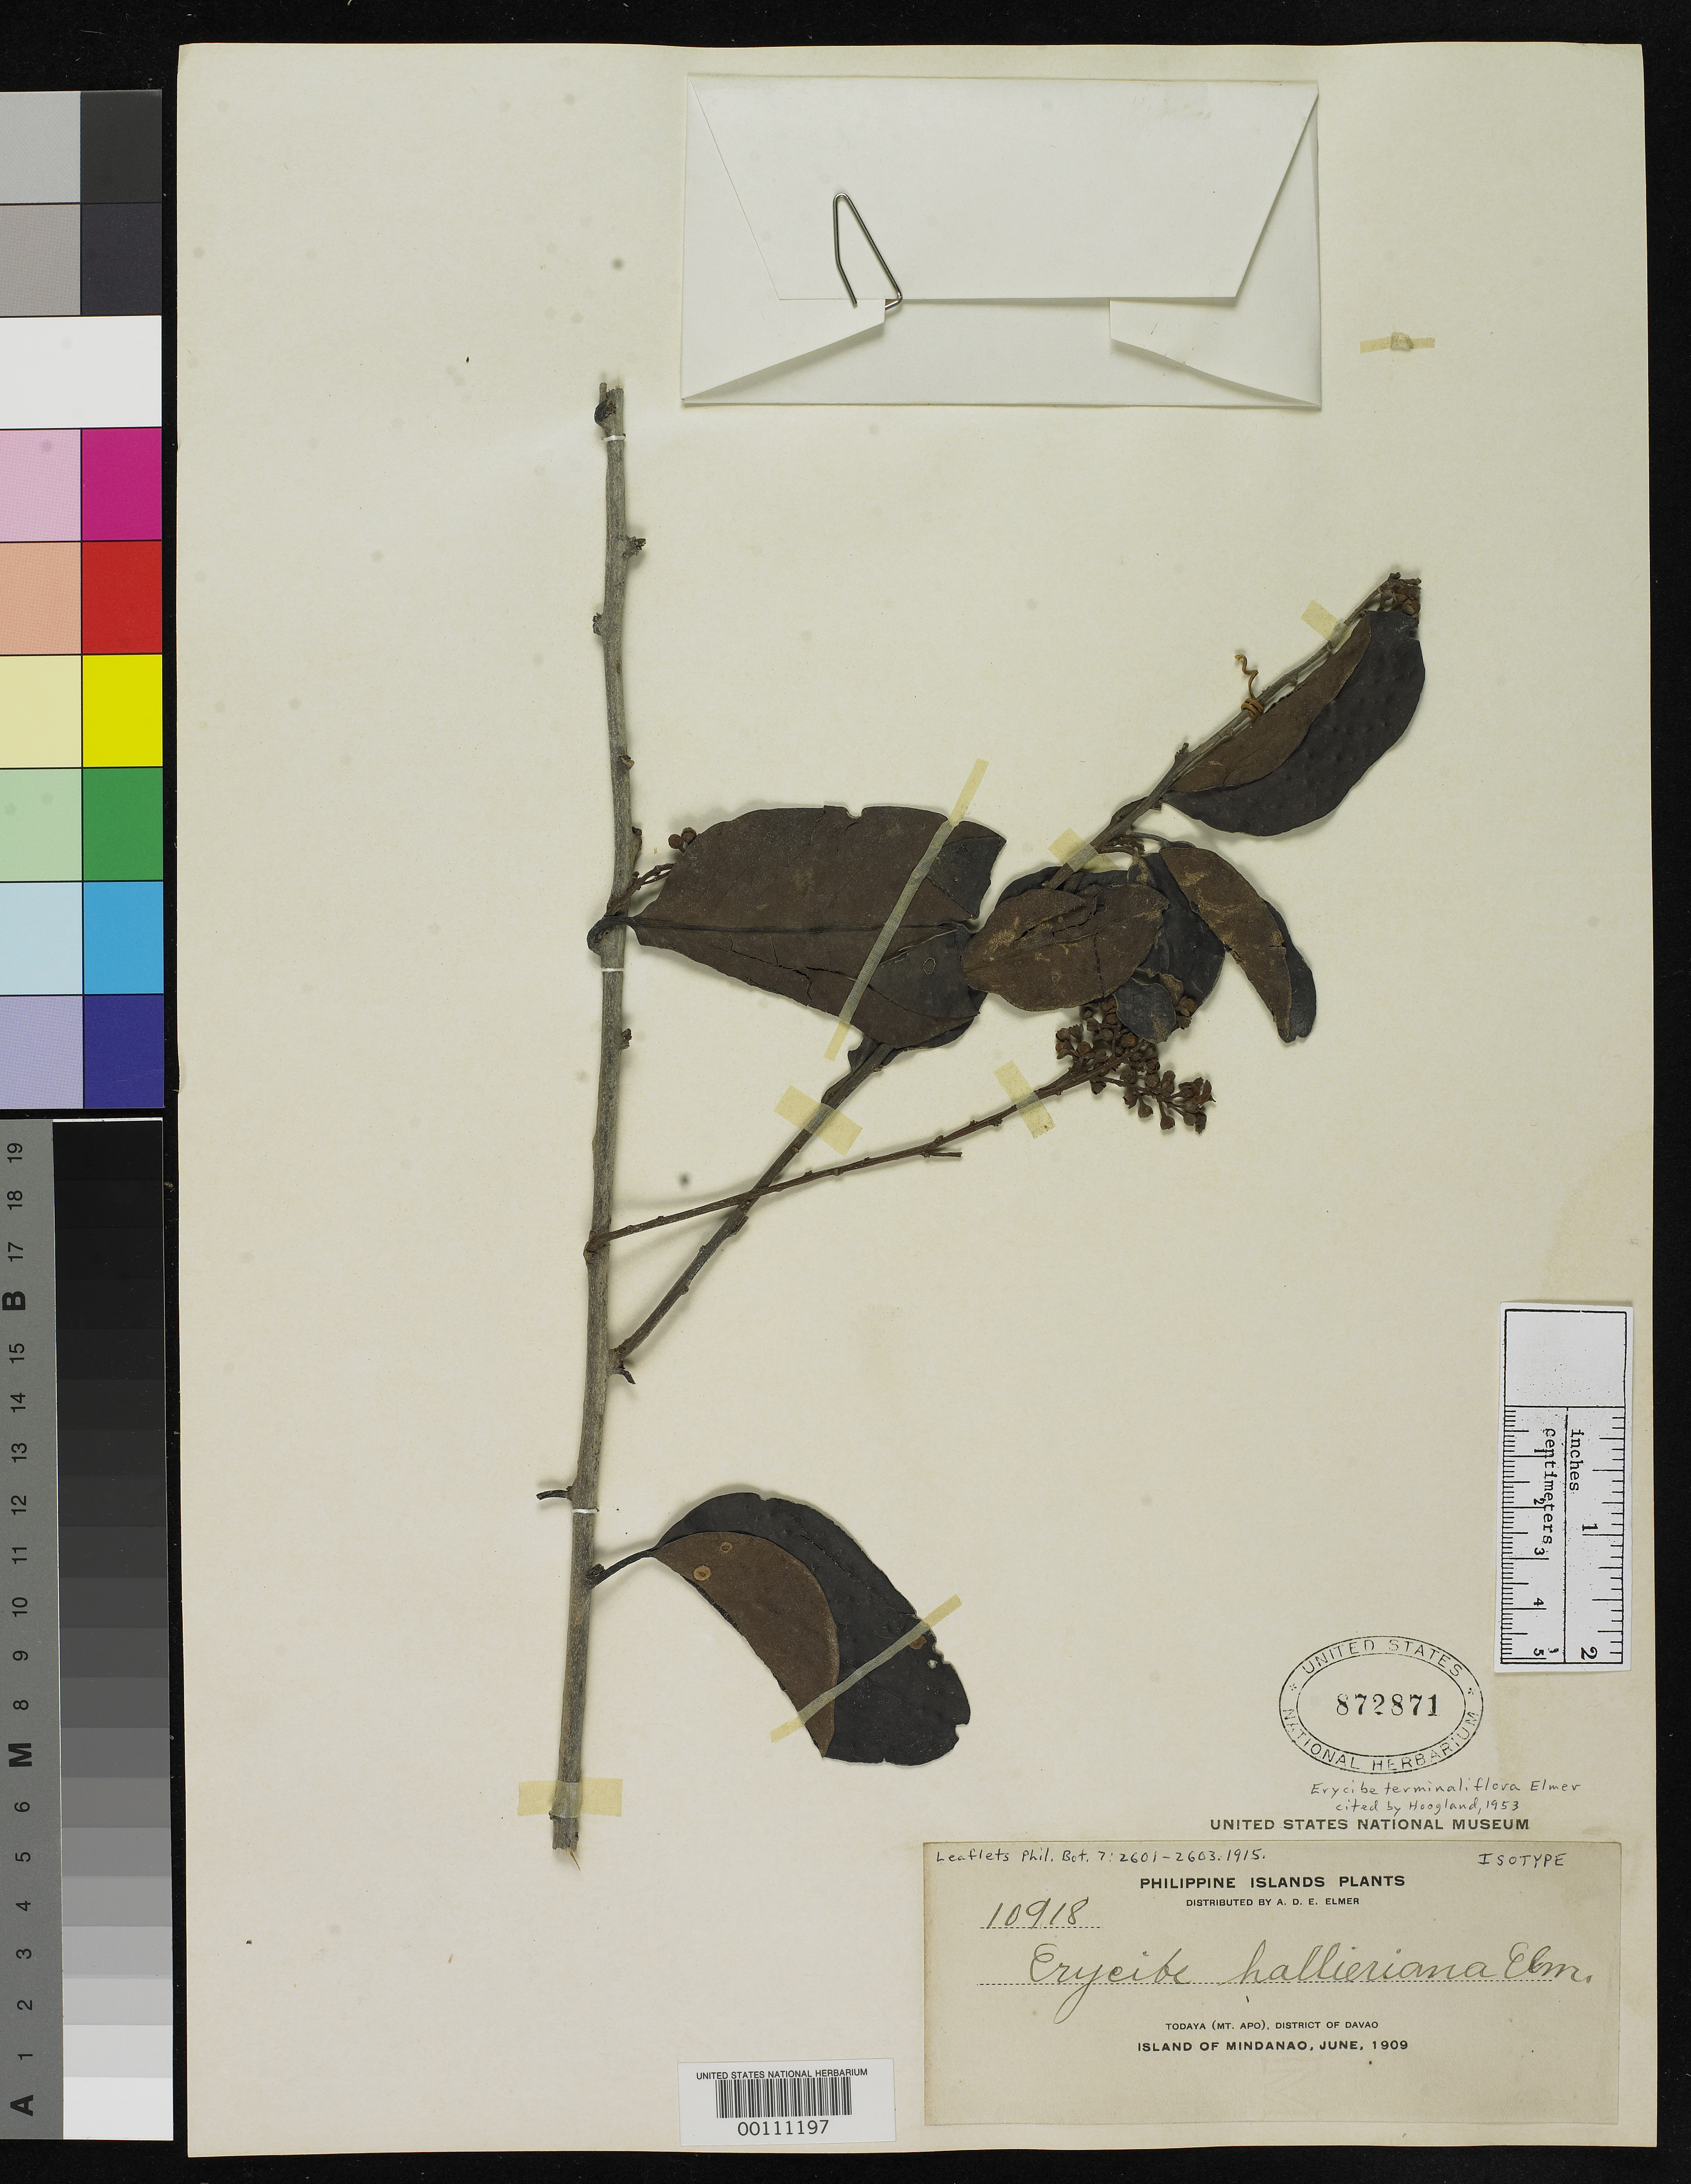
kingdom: Plantae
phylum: Tracheophyta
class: Magnoliopsida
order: Solanales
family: Convolvulaceae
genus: Erycibe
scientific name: Erycibe hallieriana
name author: Elmer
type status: Isotype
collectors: A. D. E. Elmer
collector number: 10918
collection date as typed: Jun 1909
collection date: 1909-06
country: Philippines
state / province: Davao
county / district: Davao del Sur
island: Mindanao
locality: Todaya (Mt. Apo).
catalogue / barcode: US 872871